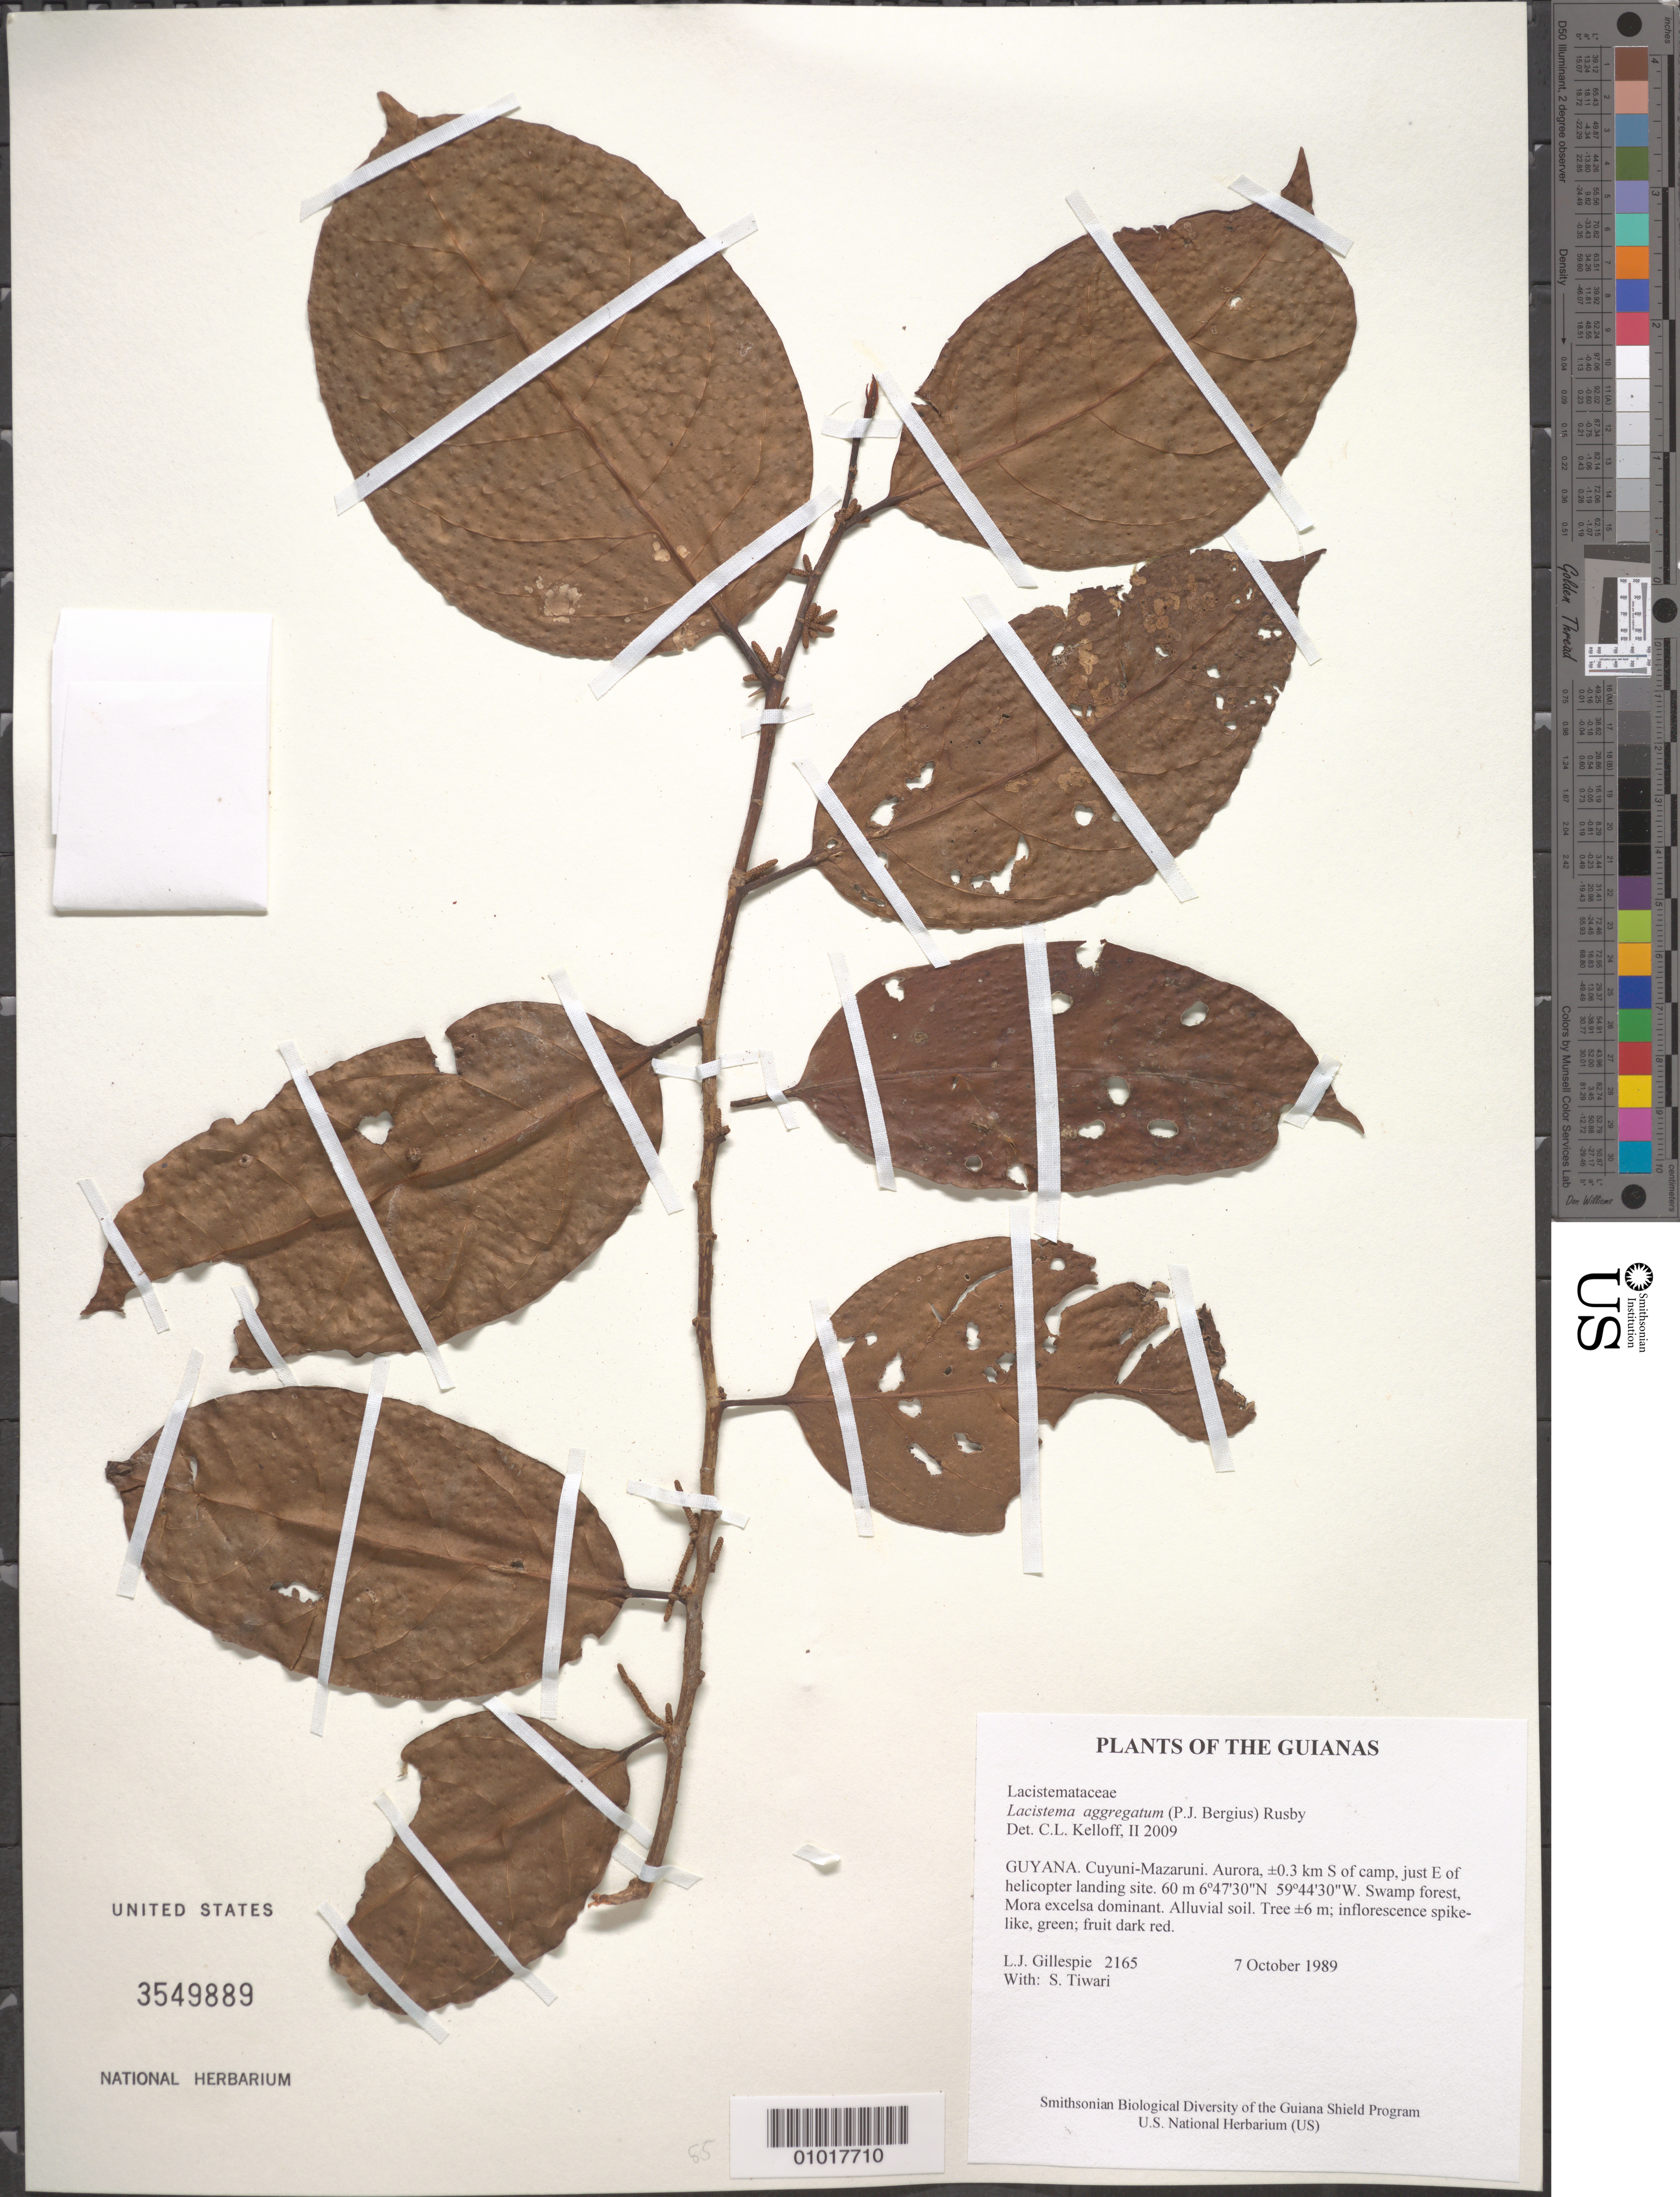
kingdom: Plantae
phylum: Tracheophyta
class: Magnoliopsida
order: Malpighiales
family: Lacistemataceae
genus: Lacistema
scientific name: Lacistema aggregatum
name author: (P.J. Bergius) Rusby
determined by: Kelloff, Carol L., (US), Smithsonian Institution - National Museum of Natural History (UNITED STATES)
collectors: L. J. Gillespie & S. Tiwari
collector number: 2165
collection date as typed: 7 October 1989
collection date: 1989-10-07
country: Guyana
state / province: Cuyuni-Mazaruni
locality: Aurora, ±0.3 km S of camp, just E of helicopter landing site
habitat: Swamp forest, Mora excelsa dominant. Alluvial soil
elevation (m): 60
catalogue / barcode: US 3549889